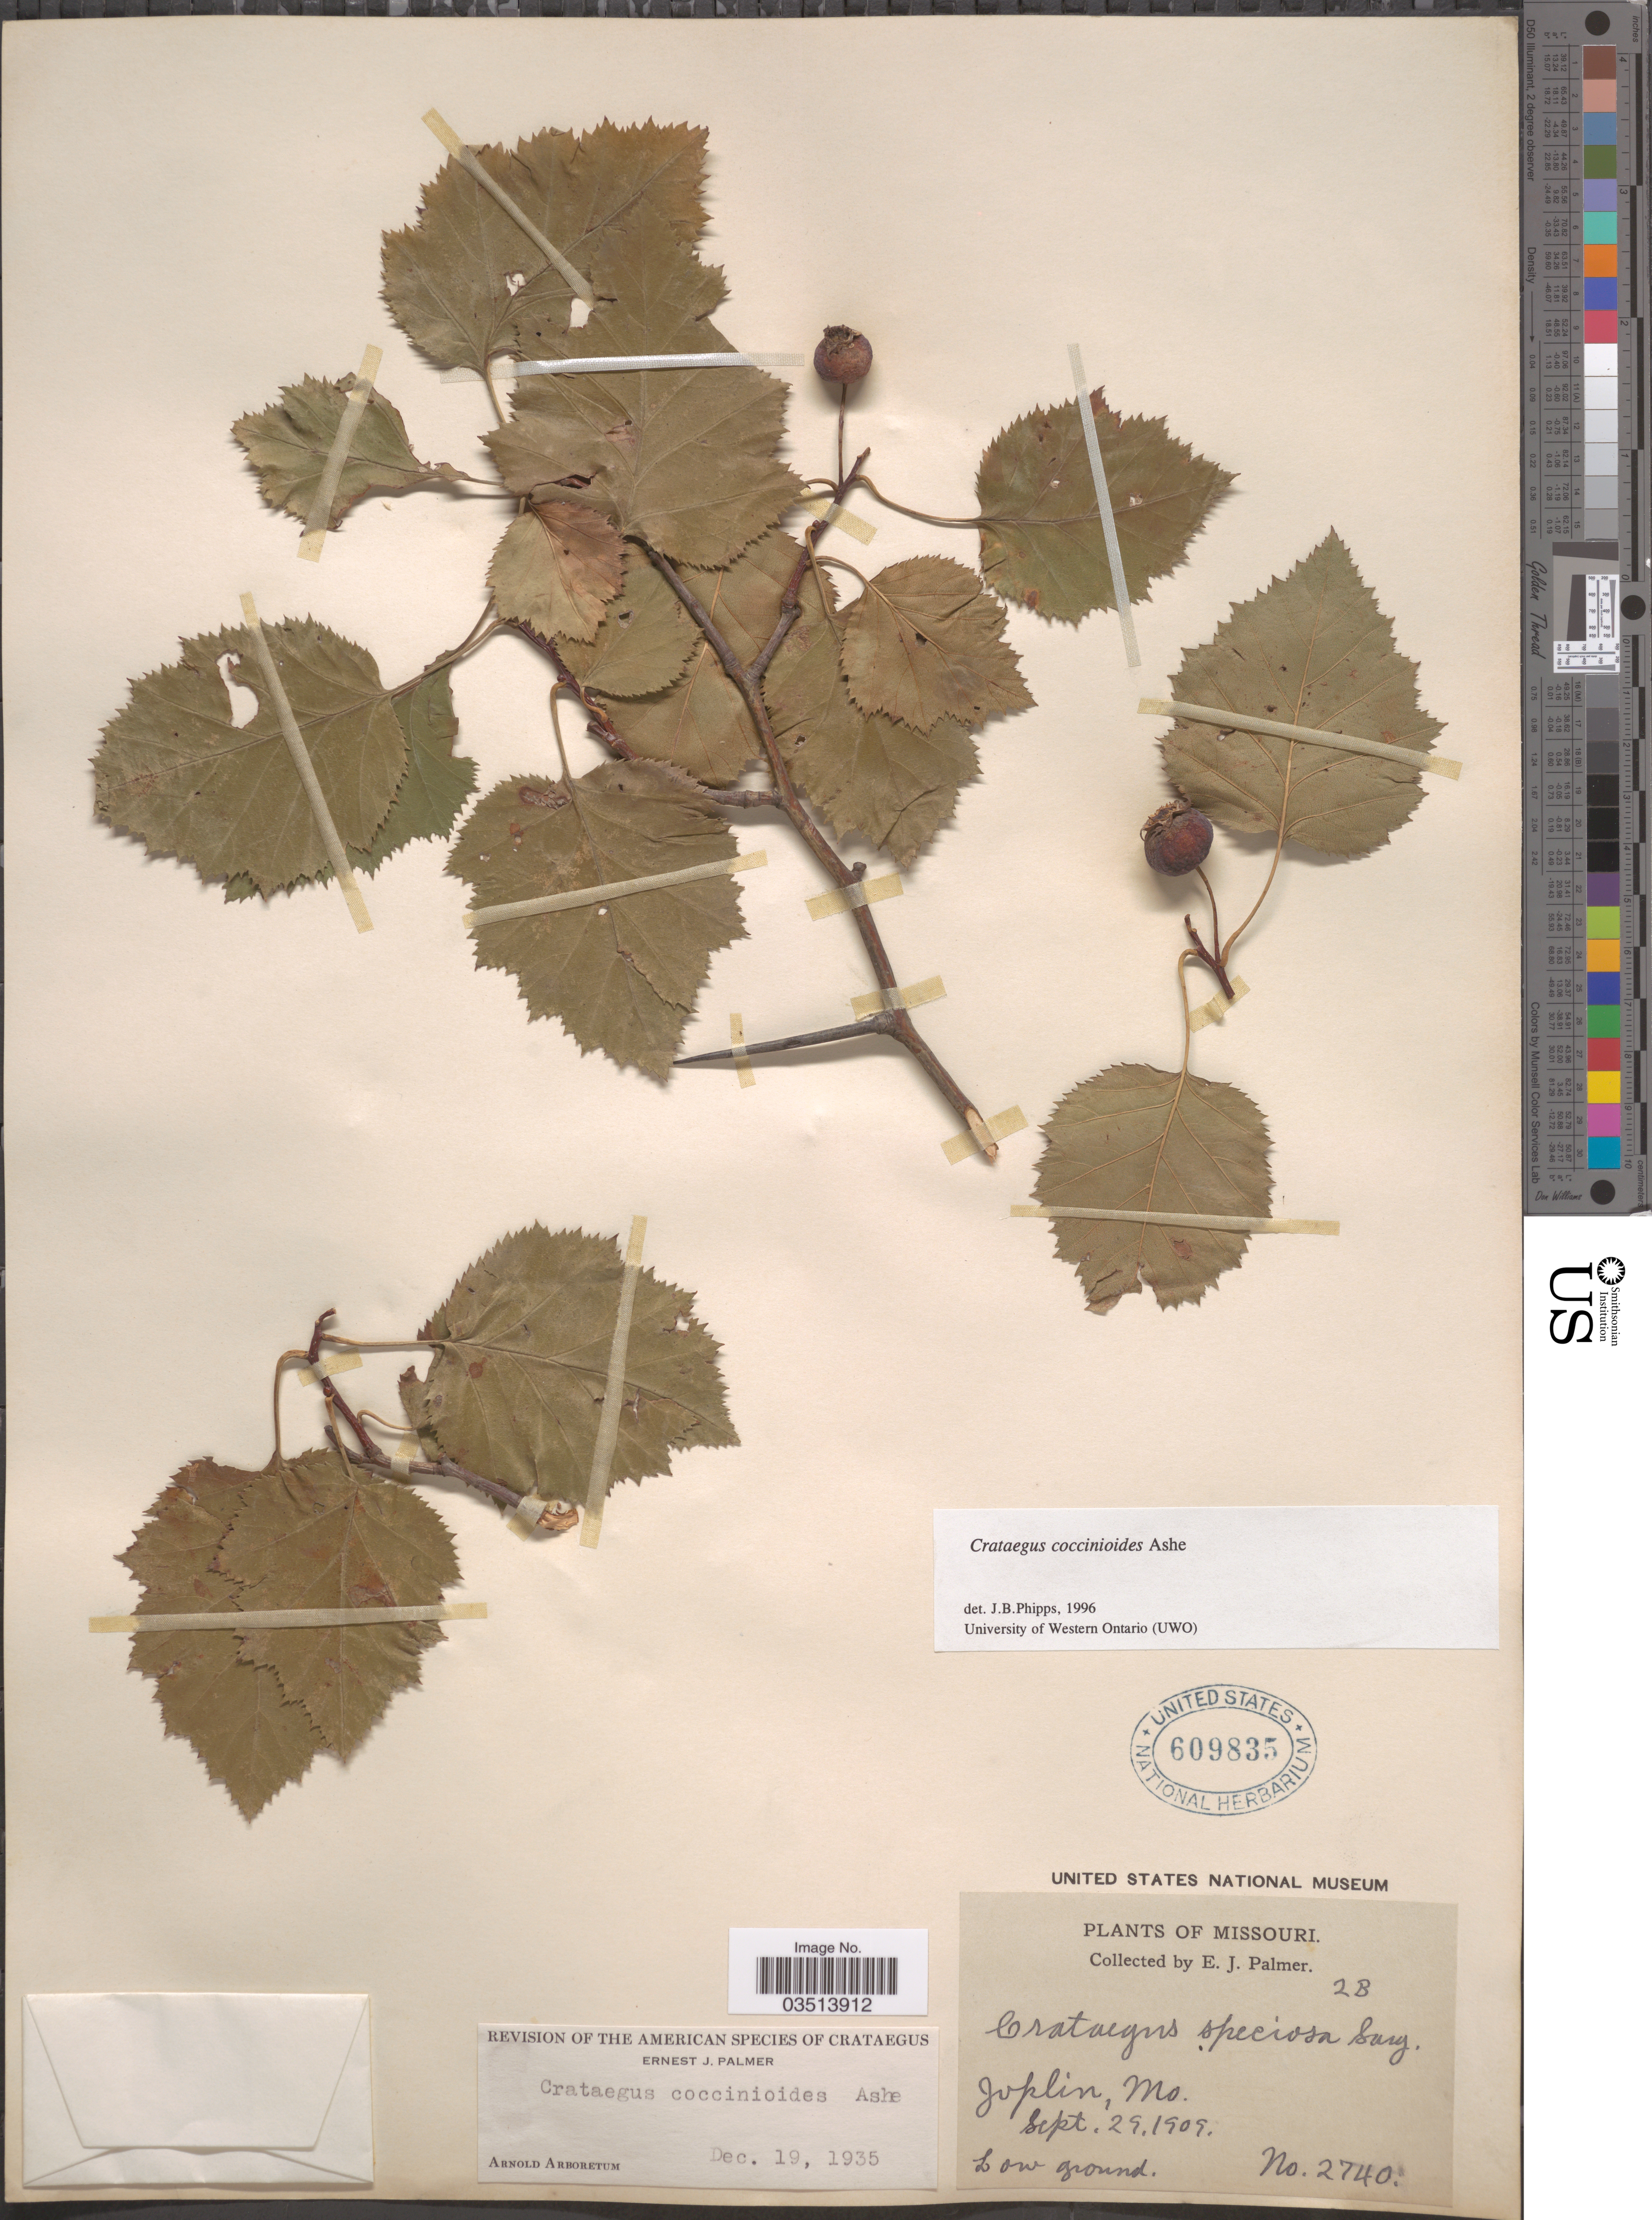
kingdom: Plantae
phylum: Tracheophyta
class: Magnoliopsida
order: Rosales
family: Rosaceae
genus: Crataegus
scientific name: Crataegus coccinioides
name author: Ashe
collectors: E. J. Palmer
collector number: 2740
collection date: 1909-09-29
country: United States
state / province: Missouri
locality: Joplin.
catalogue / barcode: US 609835